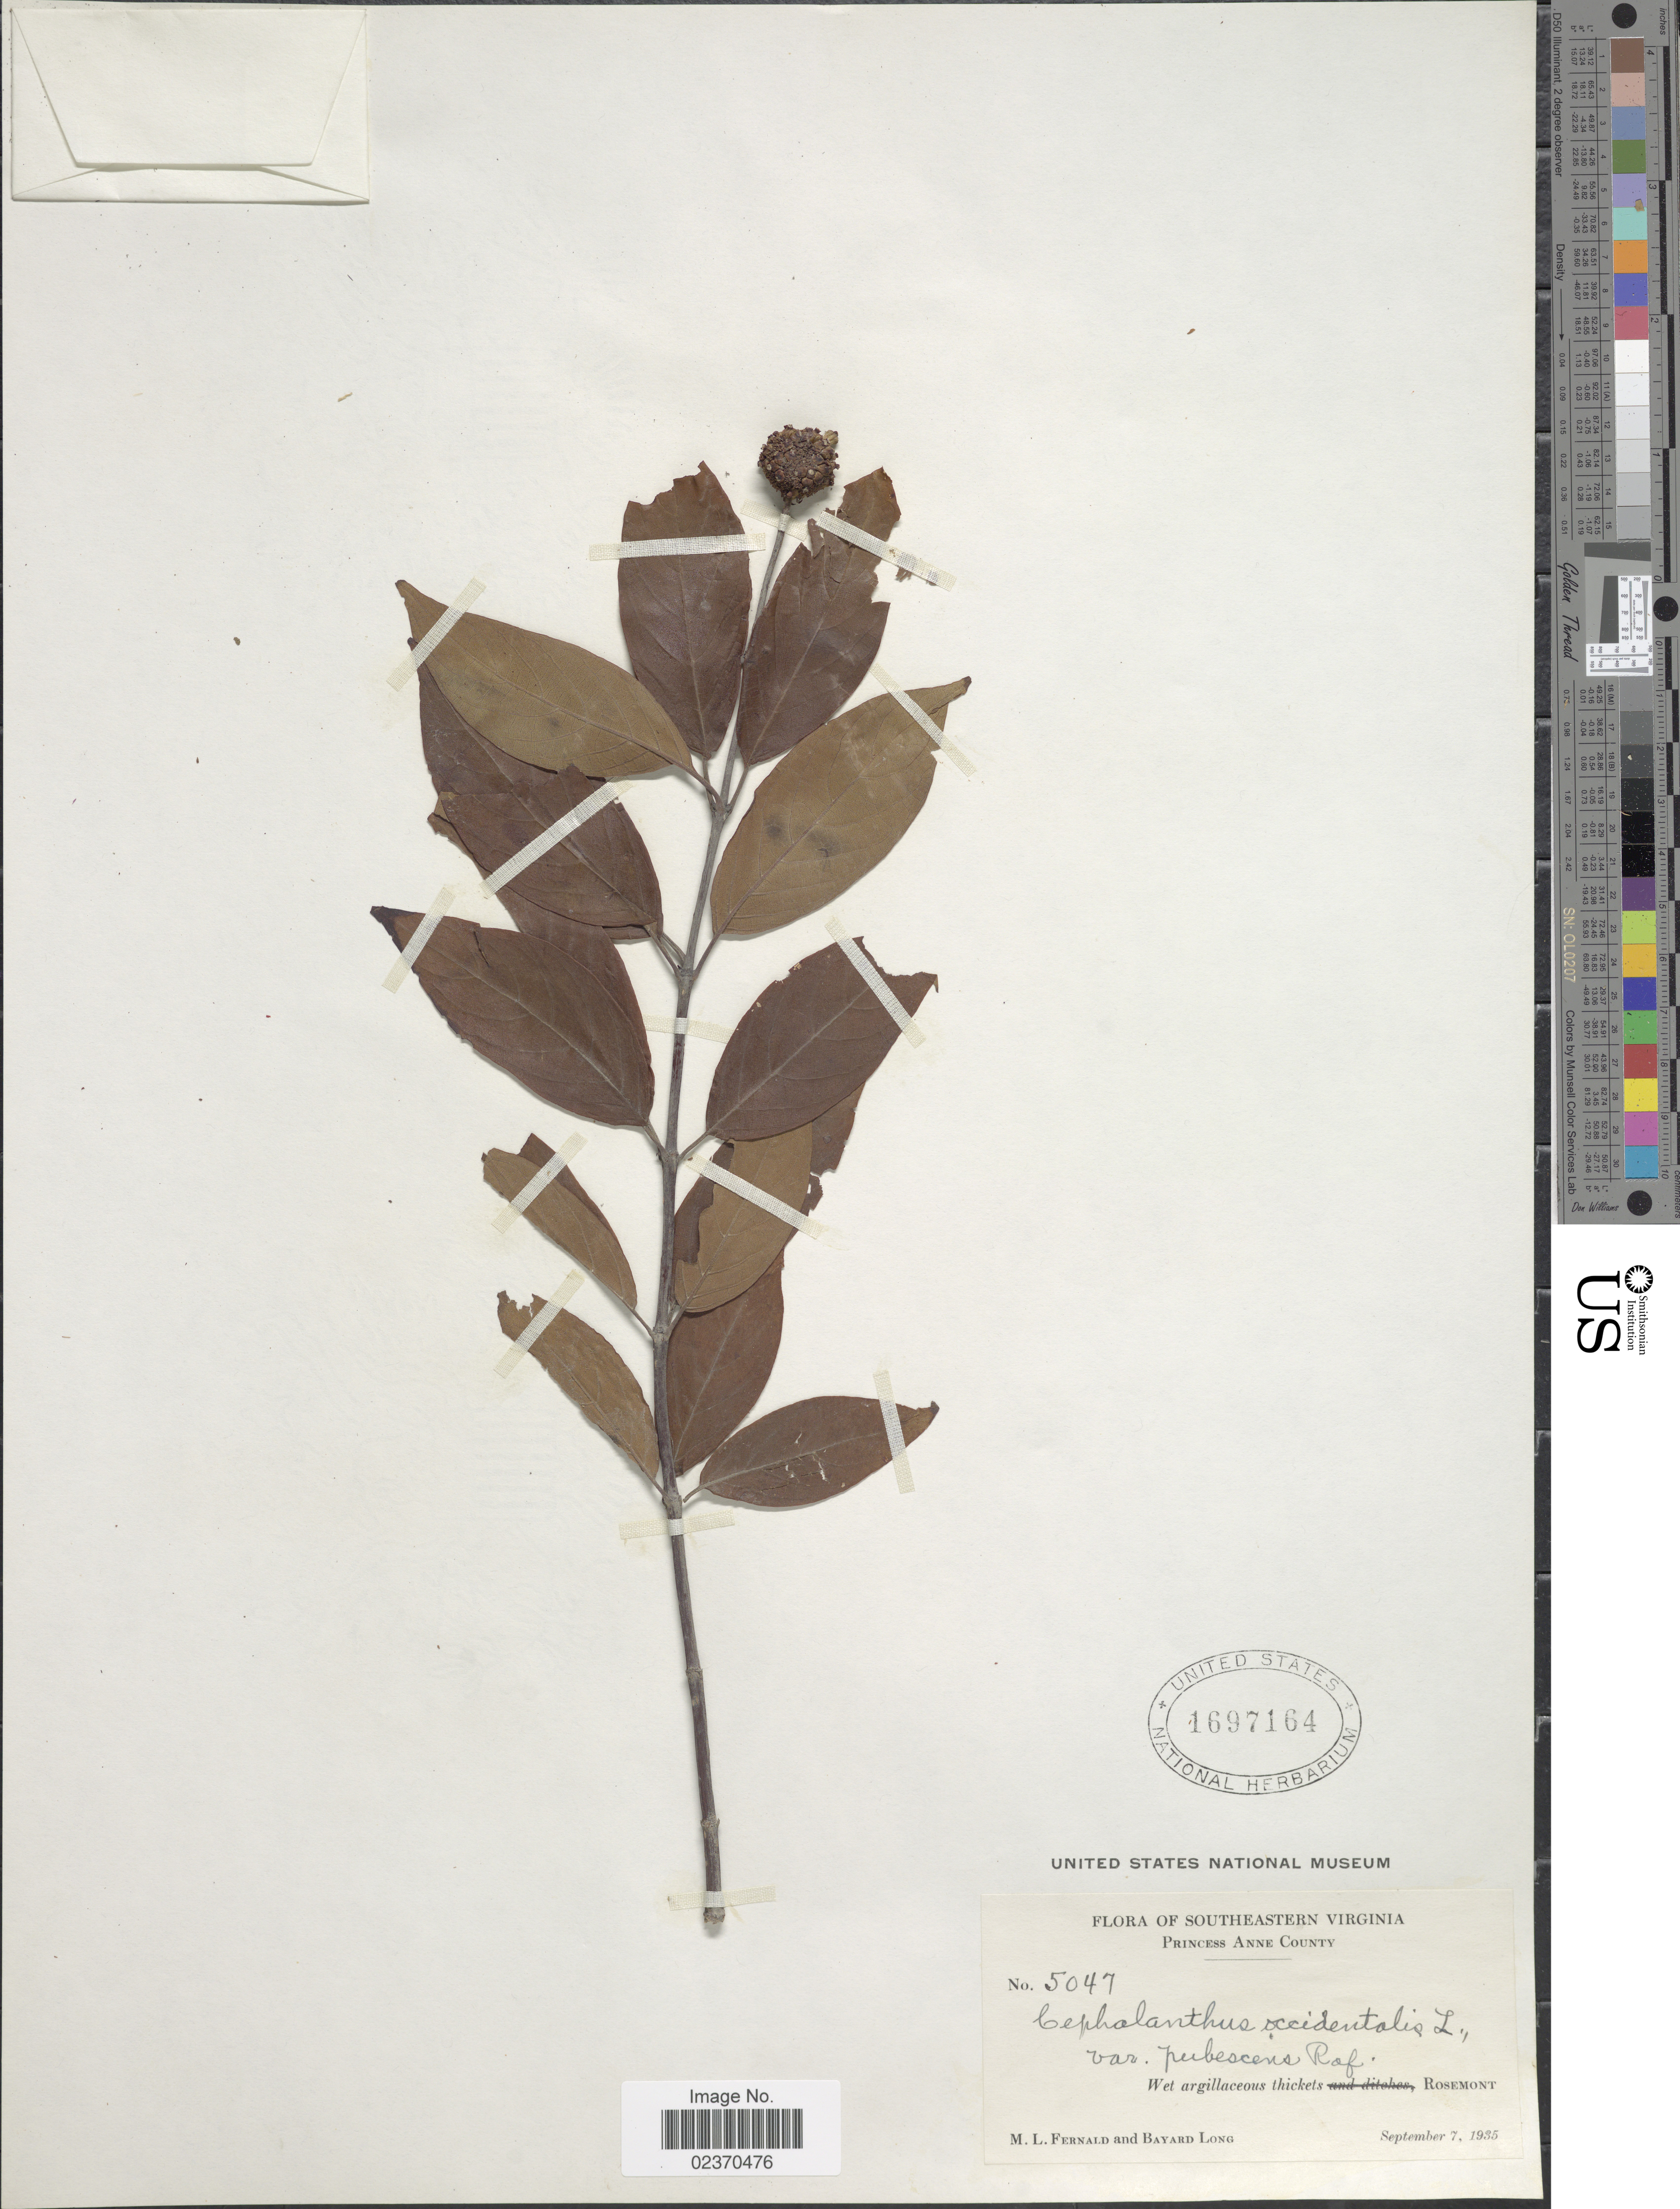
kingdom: Plantae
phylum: Tracheophyta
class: Magnoliopsida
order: Gentianales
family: Rubiaceae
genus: Cephalanthus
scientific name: Cephalanthus occidentalis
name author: L.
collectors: M. L. Fernald & B. Long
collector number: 5047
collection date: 1935-09-07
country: United States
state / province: Virginia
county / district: City of Virginia Beach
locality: Southeastern Virginia. Princess Anne County. Wet argillaceous thickets, Rosemont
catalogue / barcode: US 1697164